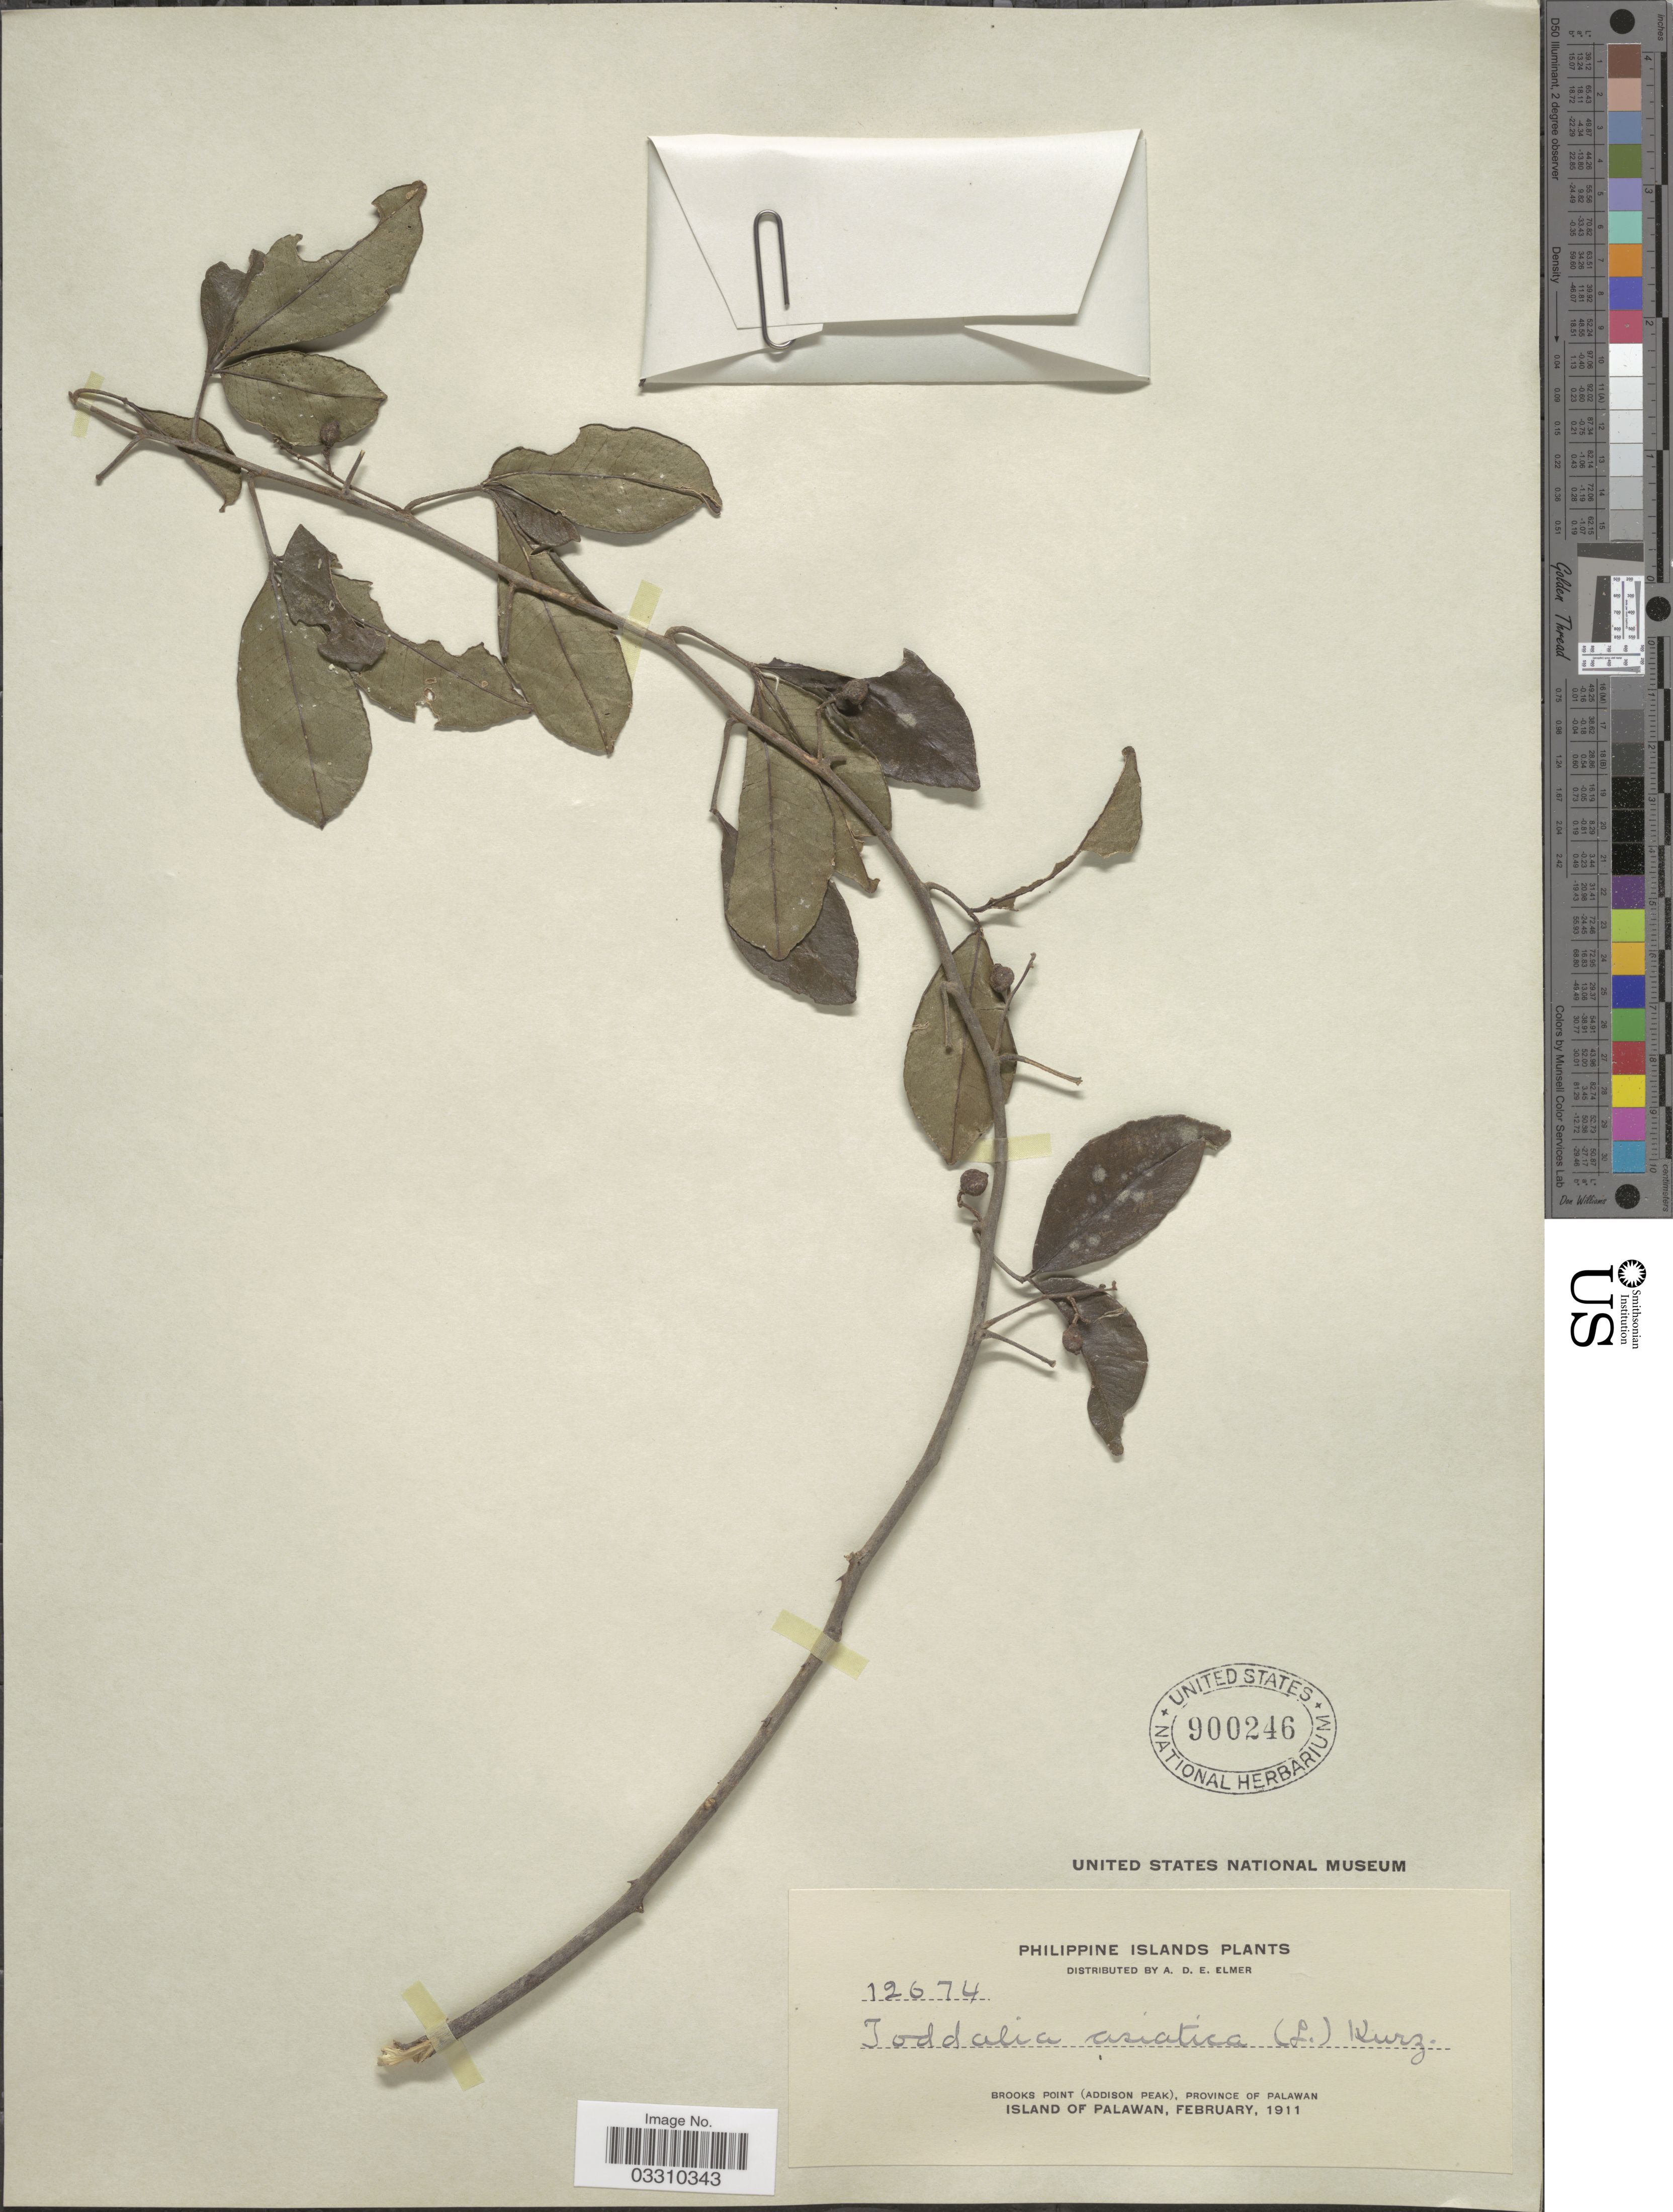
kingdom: Plantae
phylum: Tracheophyta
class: Magnoliopsida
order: Sapindales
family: Rutaceae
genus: Zanthoxylum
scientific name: Zanthoxylum asiaticum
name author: (L.) Appelhans et al.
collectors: A. D. E. Elmer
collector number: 12674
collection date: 1911-02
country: Philippines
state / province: Mimaropa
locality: Philippine Islands. Brooks Point (Addison Peak), Province of Palawan. Island of Palawan.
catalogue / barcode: US 900246